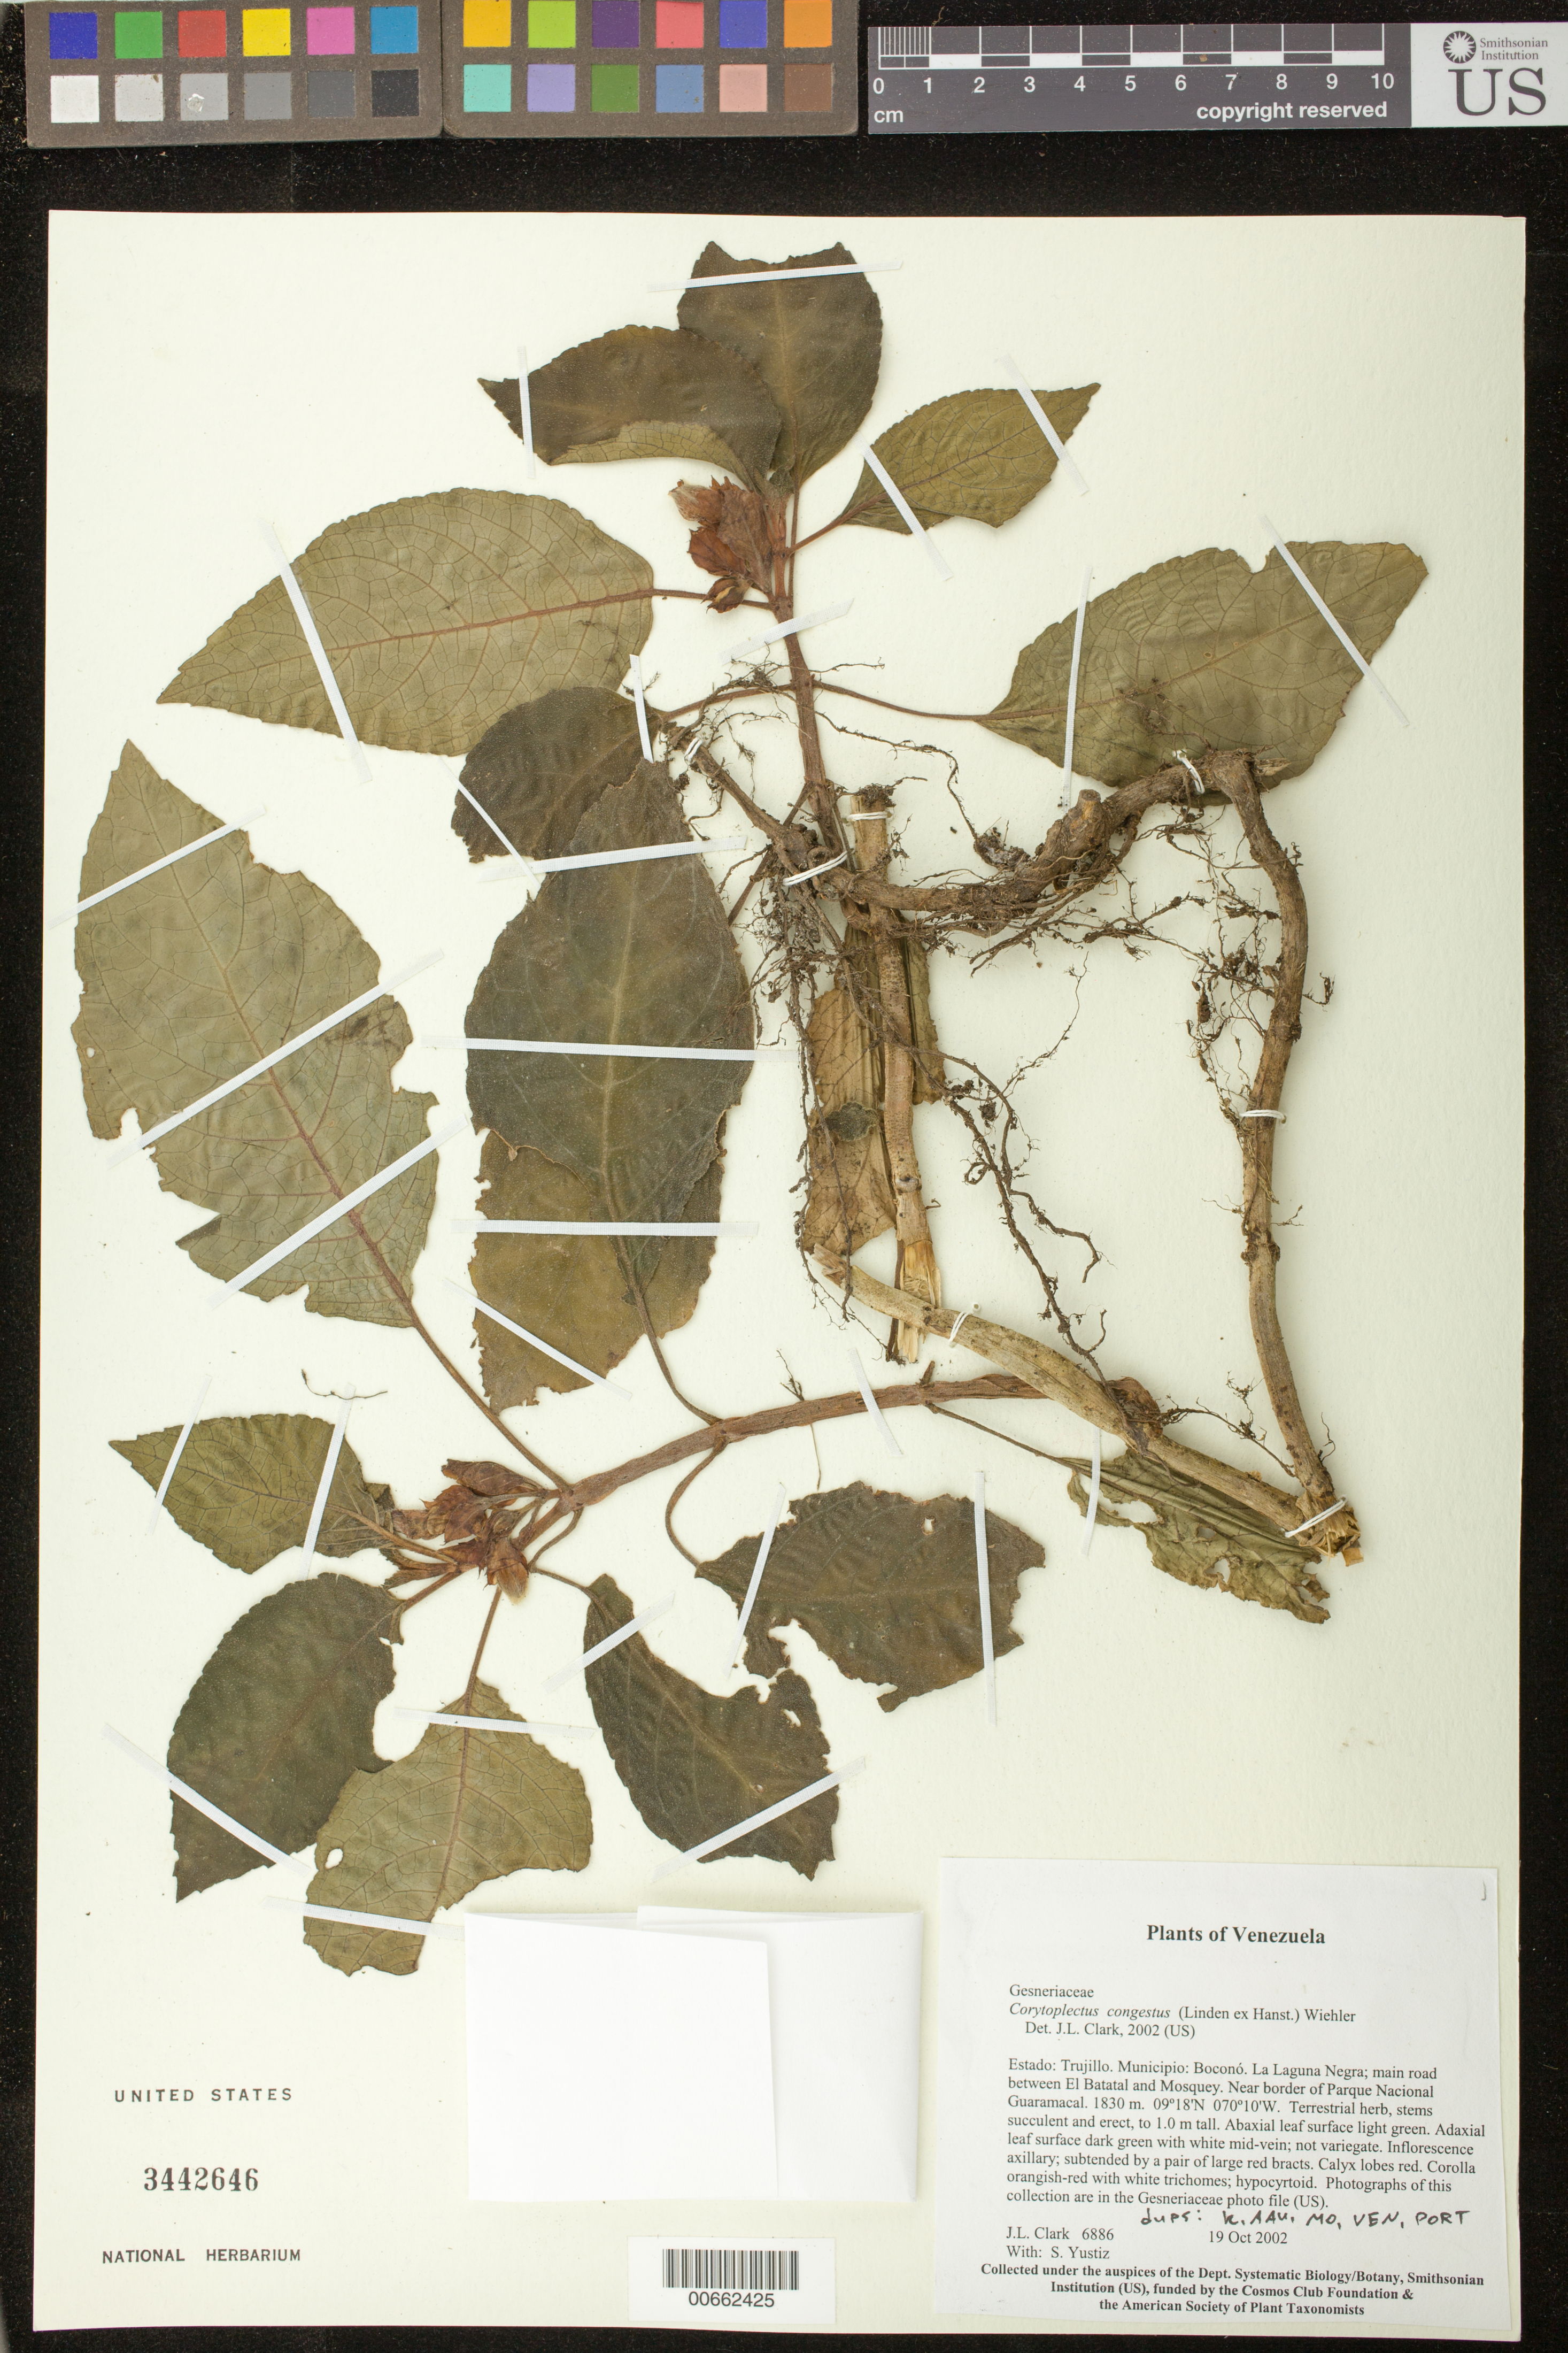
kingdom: Plantae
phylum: Tracheophyta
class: Magnoliopsida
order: Lamiales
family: Gesneriaceae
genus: Corytoplectus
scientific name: Corytoplectus congestus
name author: (Linden ex Hanst.) Wiehler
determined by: Clark, J. L., (SEL), The Marie Selby Botanical Garden (UNITED STATES)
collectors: J. L. Clark & S. Yustiz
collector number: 6886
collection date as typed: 19 Oct 2002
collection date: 2002-10-19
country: Venezuela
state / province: Trujillo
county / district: Boconó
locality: La Laguna Negra; main road between El Batatal and Mosquey. Near border of Parque Nacional Guaramacal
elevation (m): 1830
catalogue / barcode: US 3442646